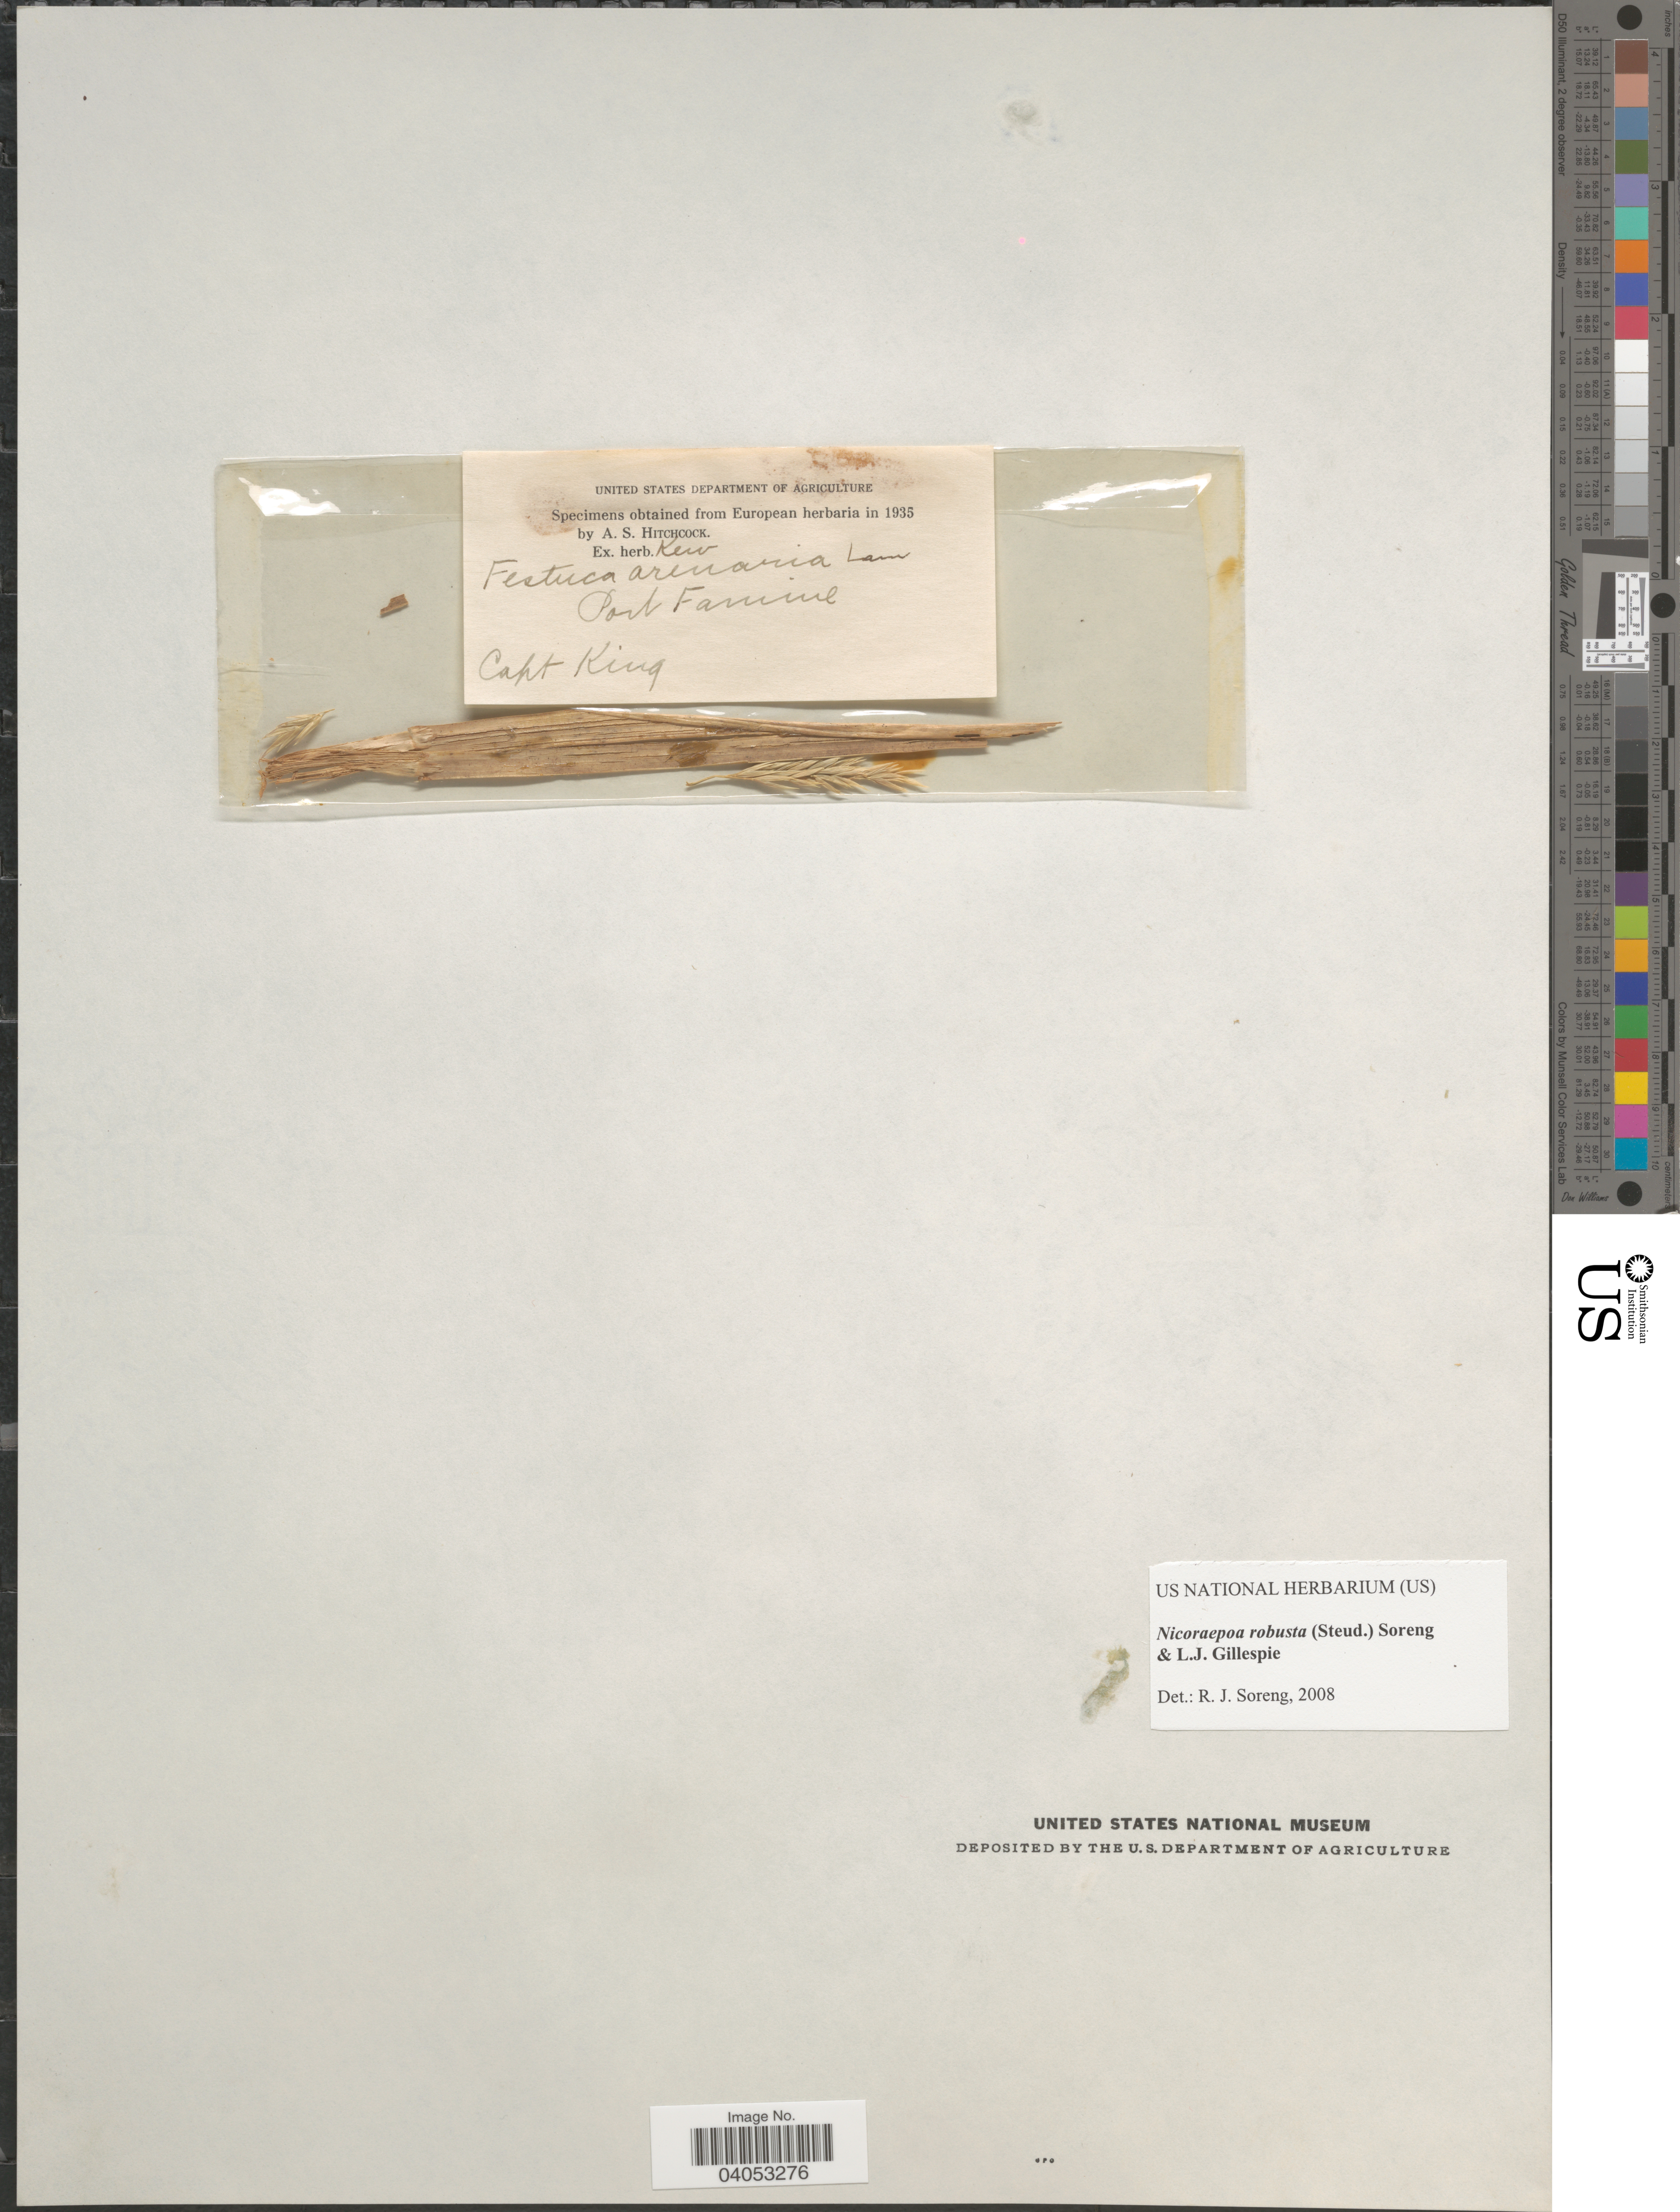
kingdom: Plantae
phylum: Tracheophyta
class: Liliopsida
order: Poales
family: Poaceae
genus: Nicoraepoa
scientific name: Nicoraepoa robusta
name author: (Steud.) Soreng & L.J. Gillespie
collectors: P. P. King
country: Chile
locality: Port Famine.